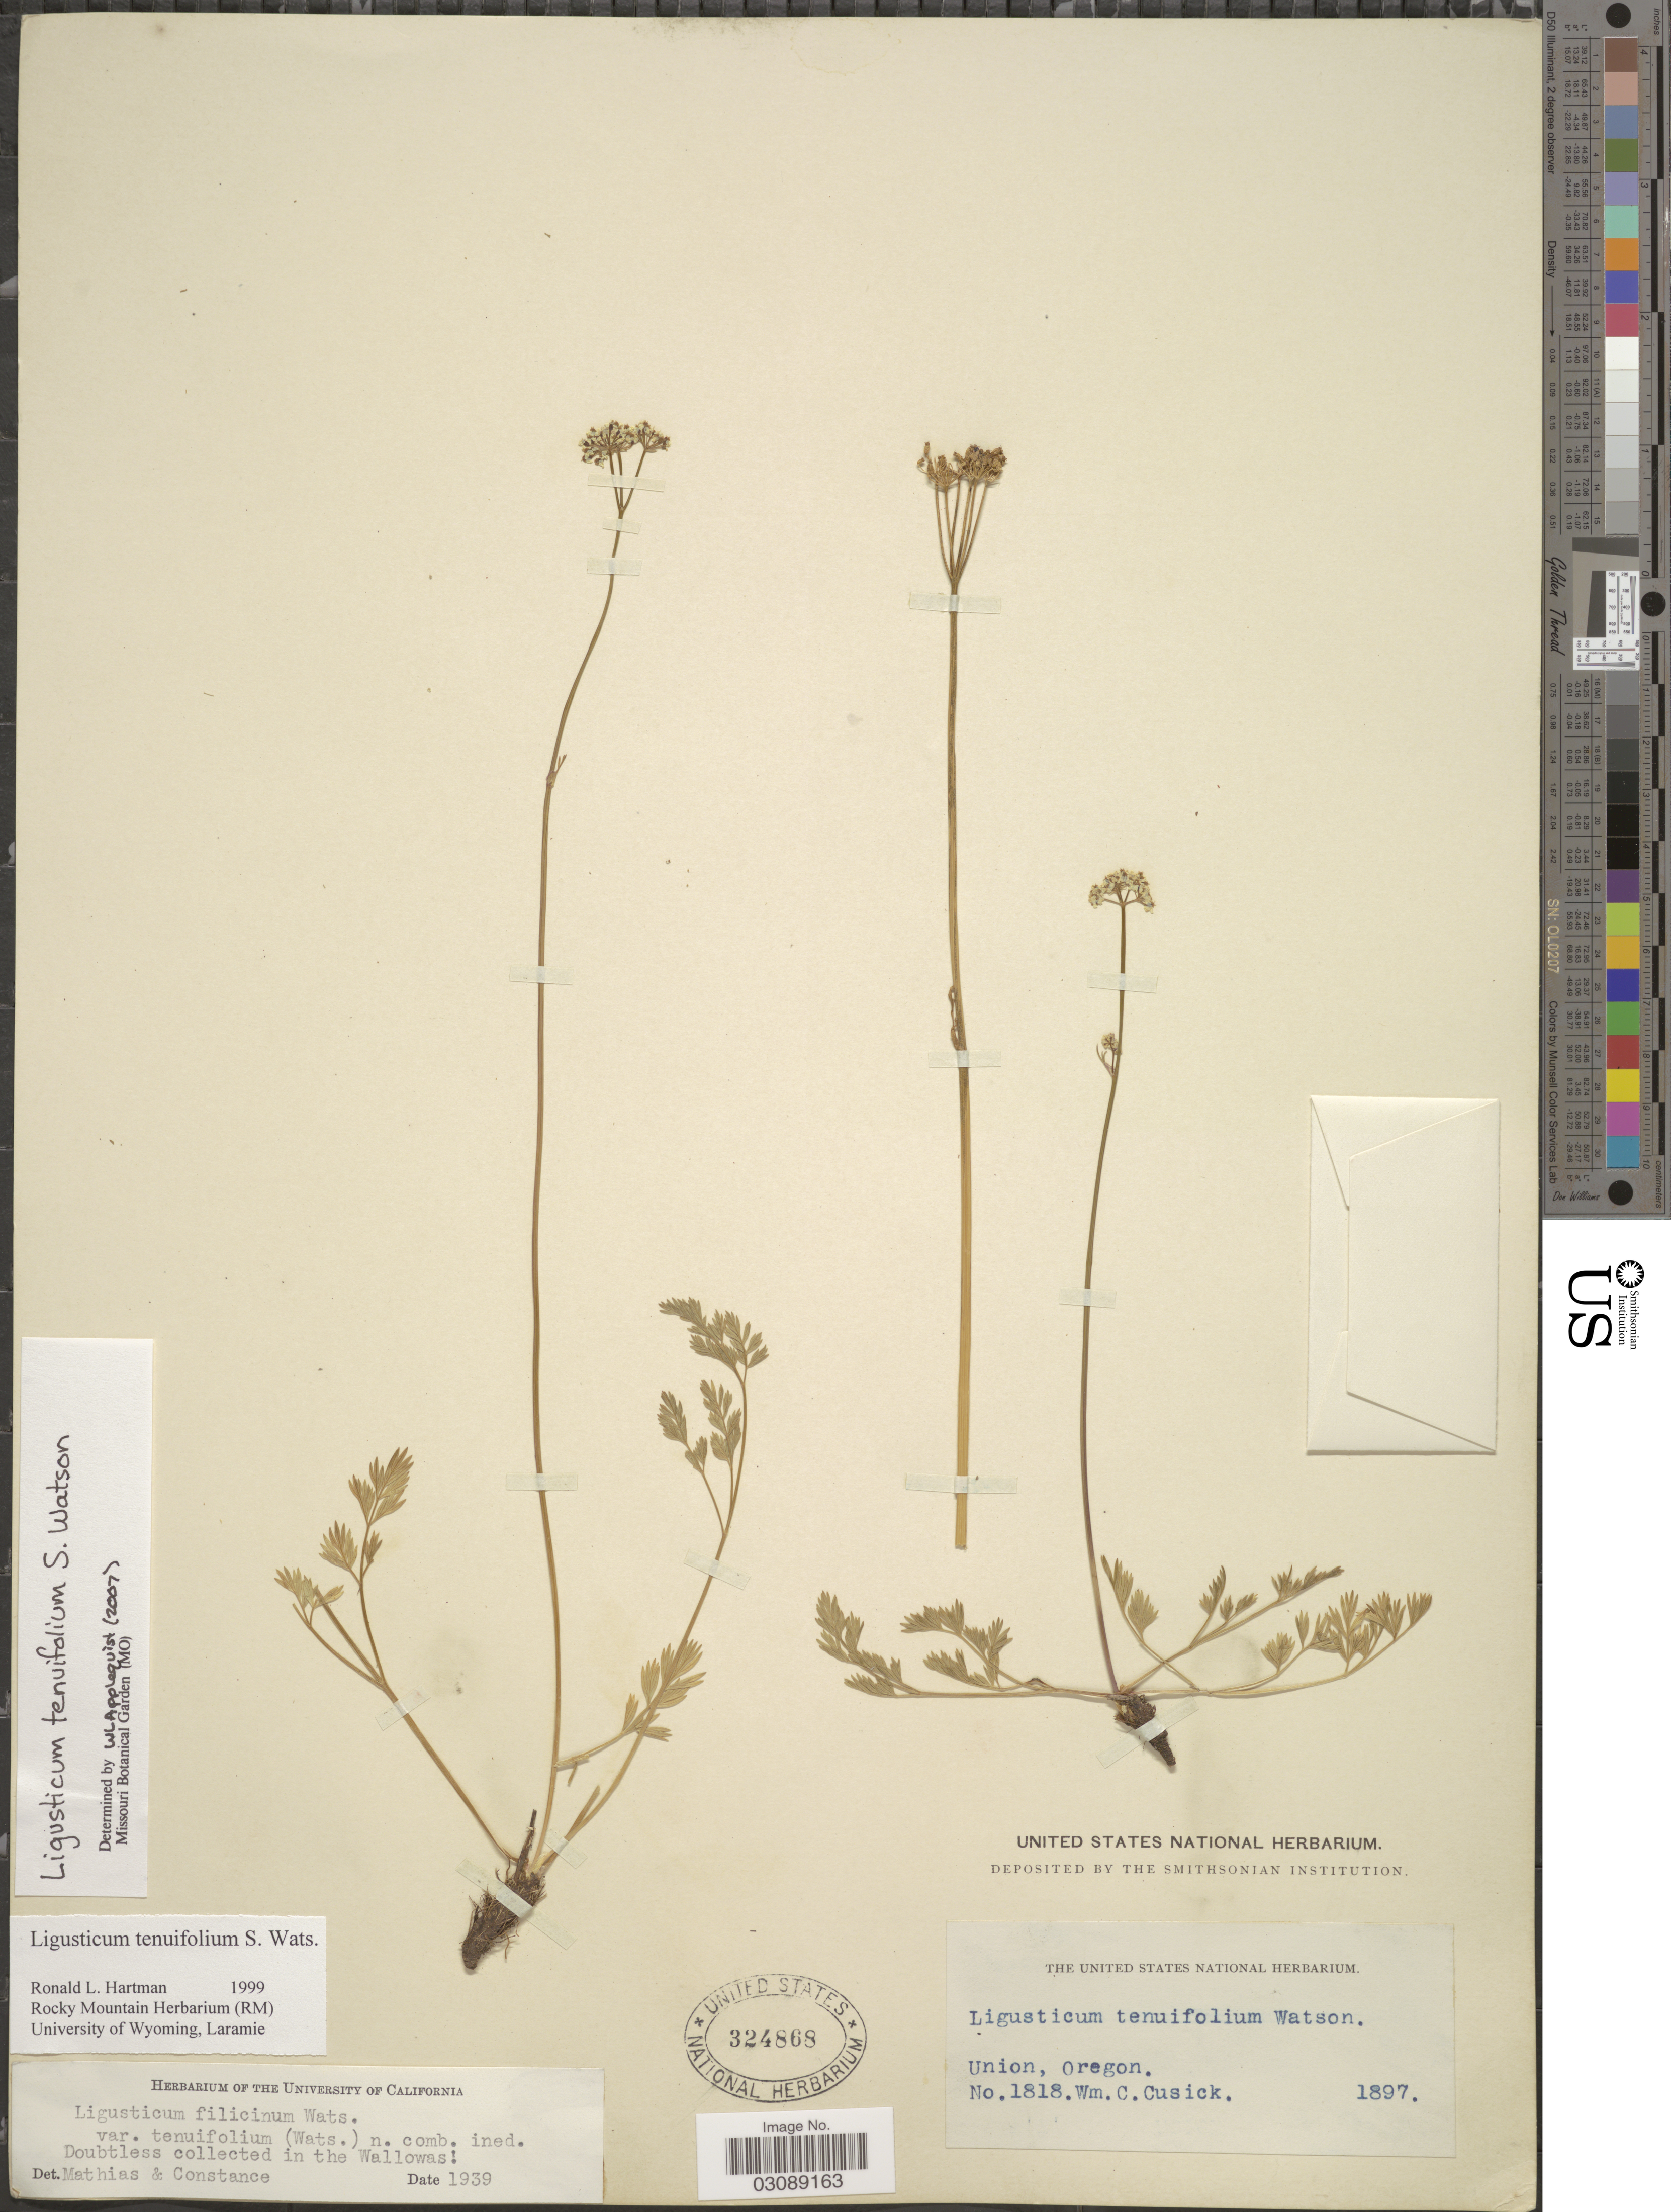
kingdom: Plantae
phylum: Tracheophyta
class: Magnoliopsida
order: Apiales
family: Apiaceae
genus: Ligusticum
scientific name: Ligusticum tenuifolium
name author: S. Watson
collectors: W. C. Cusick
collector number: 1818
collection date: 1897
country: United States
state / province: Oregon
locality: Union.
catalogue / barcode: US 324868